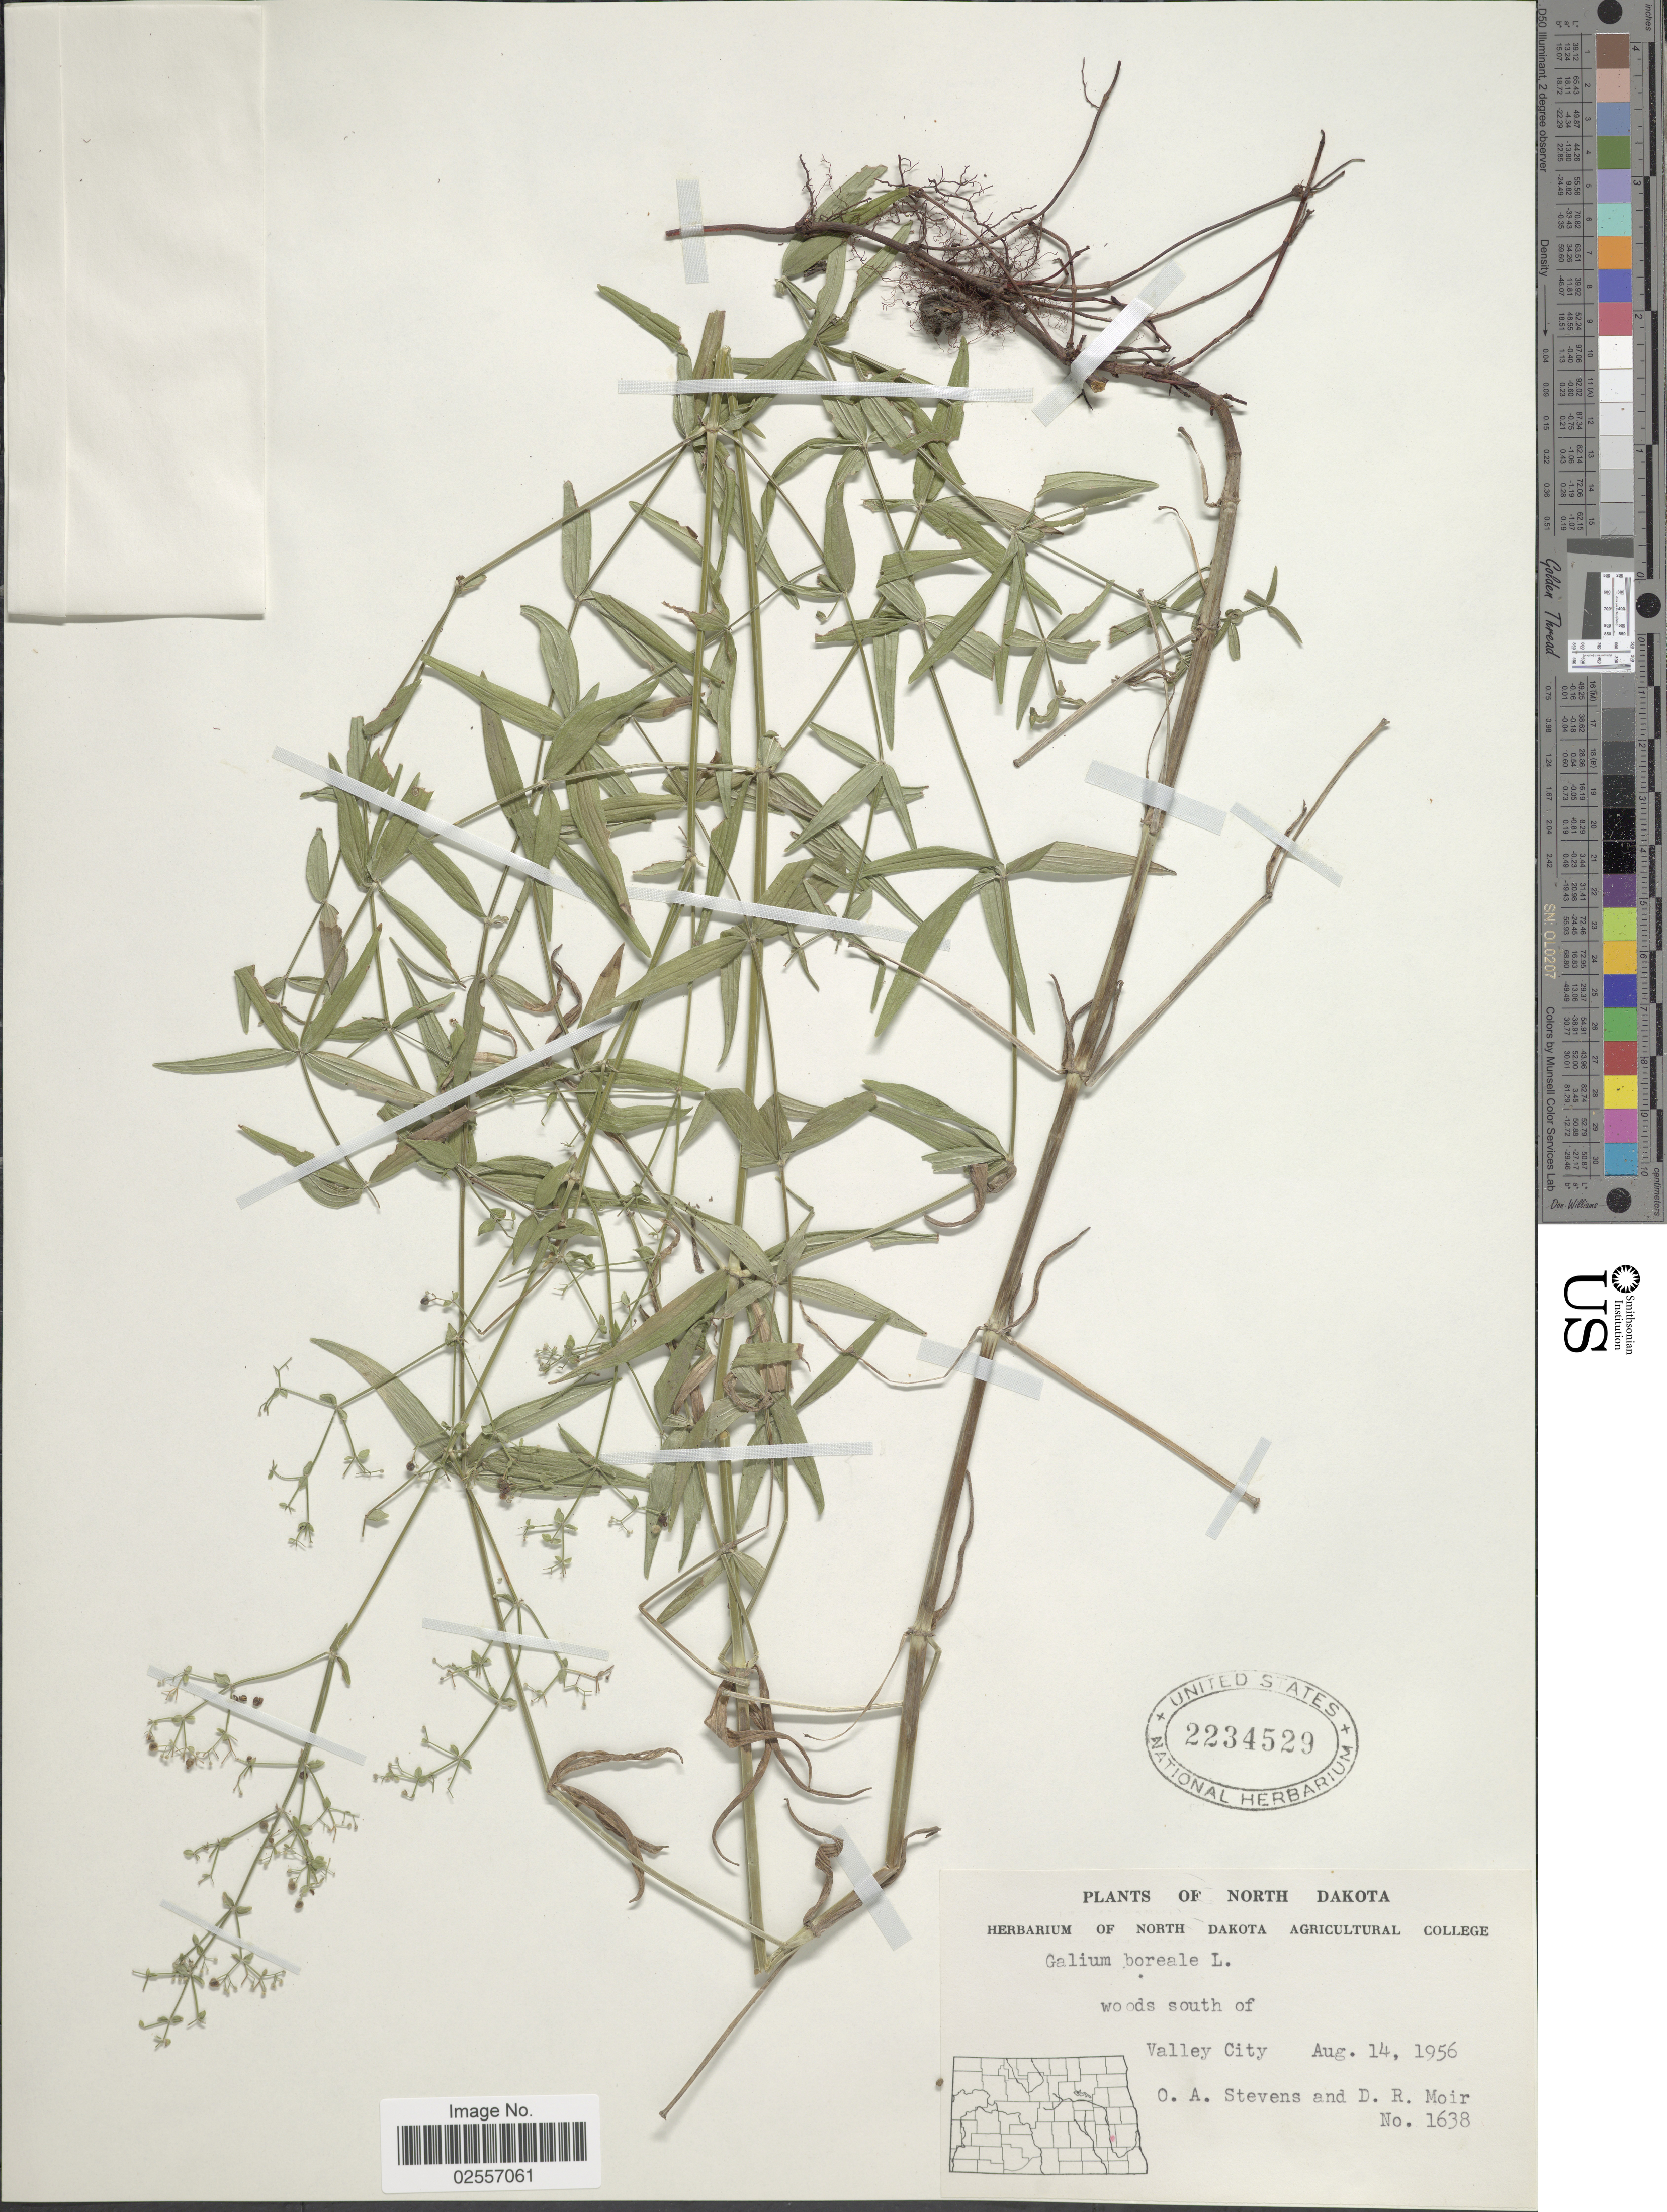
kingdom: Plantae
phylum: Tracheophyta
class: Magnoliopsida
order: Gentianales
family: Rubiaceae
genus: Galium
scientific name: Galium boreale L.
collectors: O. A. Stevens & D. Moir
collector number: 1638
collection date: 1956-08-14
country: United States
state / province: North Dakota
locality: South of Valley City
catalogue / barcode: US 2234529